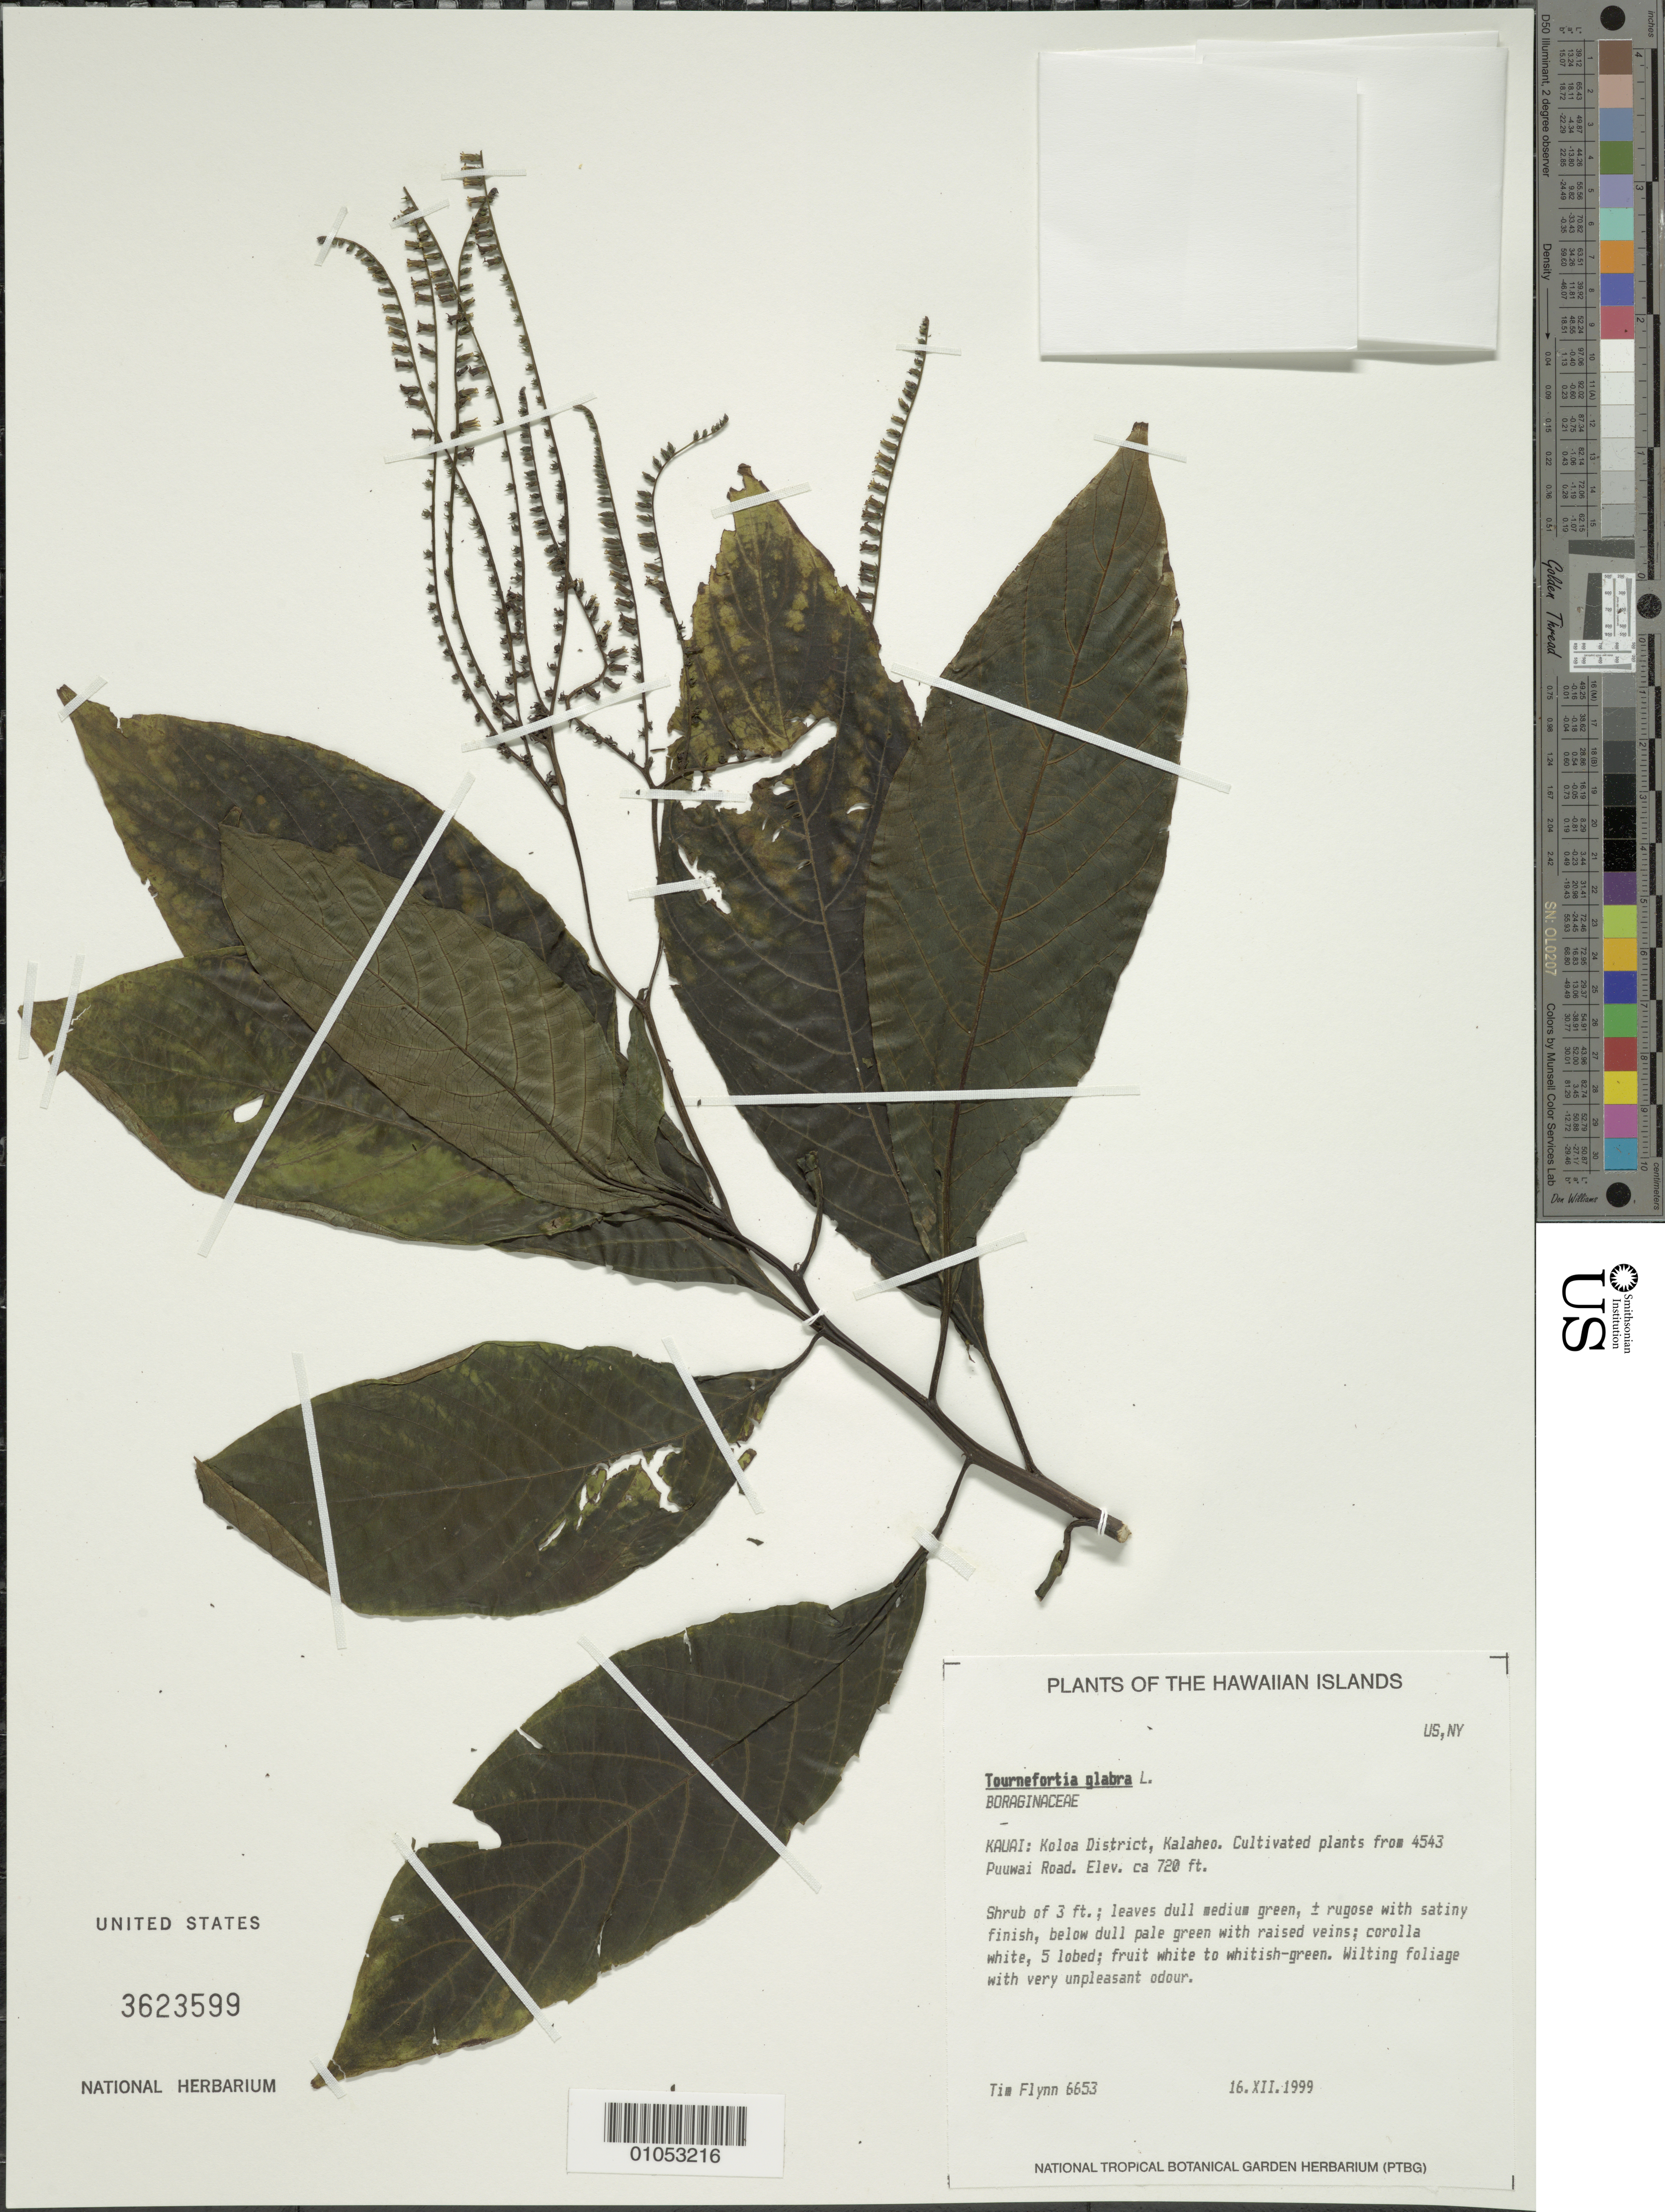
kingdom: Plantae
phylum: Tracheophyta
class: Magnoliopsida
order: Boraginales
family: Heliotropiaceae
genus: Tournefortia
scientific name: Tournefortia glabra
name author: L.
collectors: T. W. Flynn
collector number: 6653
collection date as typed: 16 Dec 1999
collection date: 1999-12-16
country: United States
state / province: Hawaii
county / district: Kauai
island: Kaua'i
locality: Kalaheo. Cultivated plants from 4543 Puuwai Road.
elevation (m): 219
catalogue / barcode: US 3623599